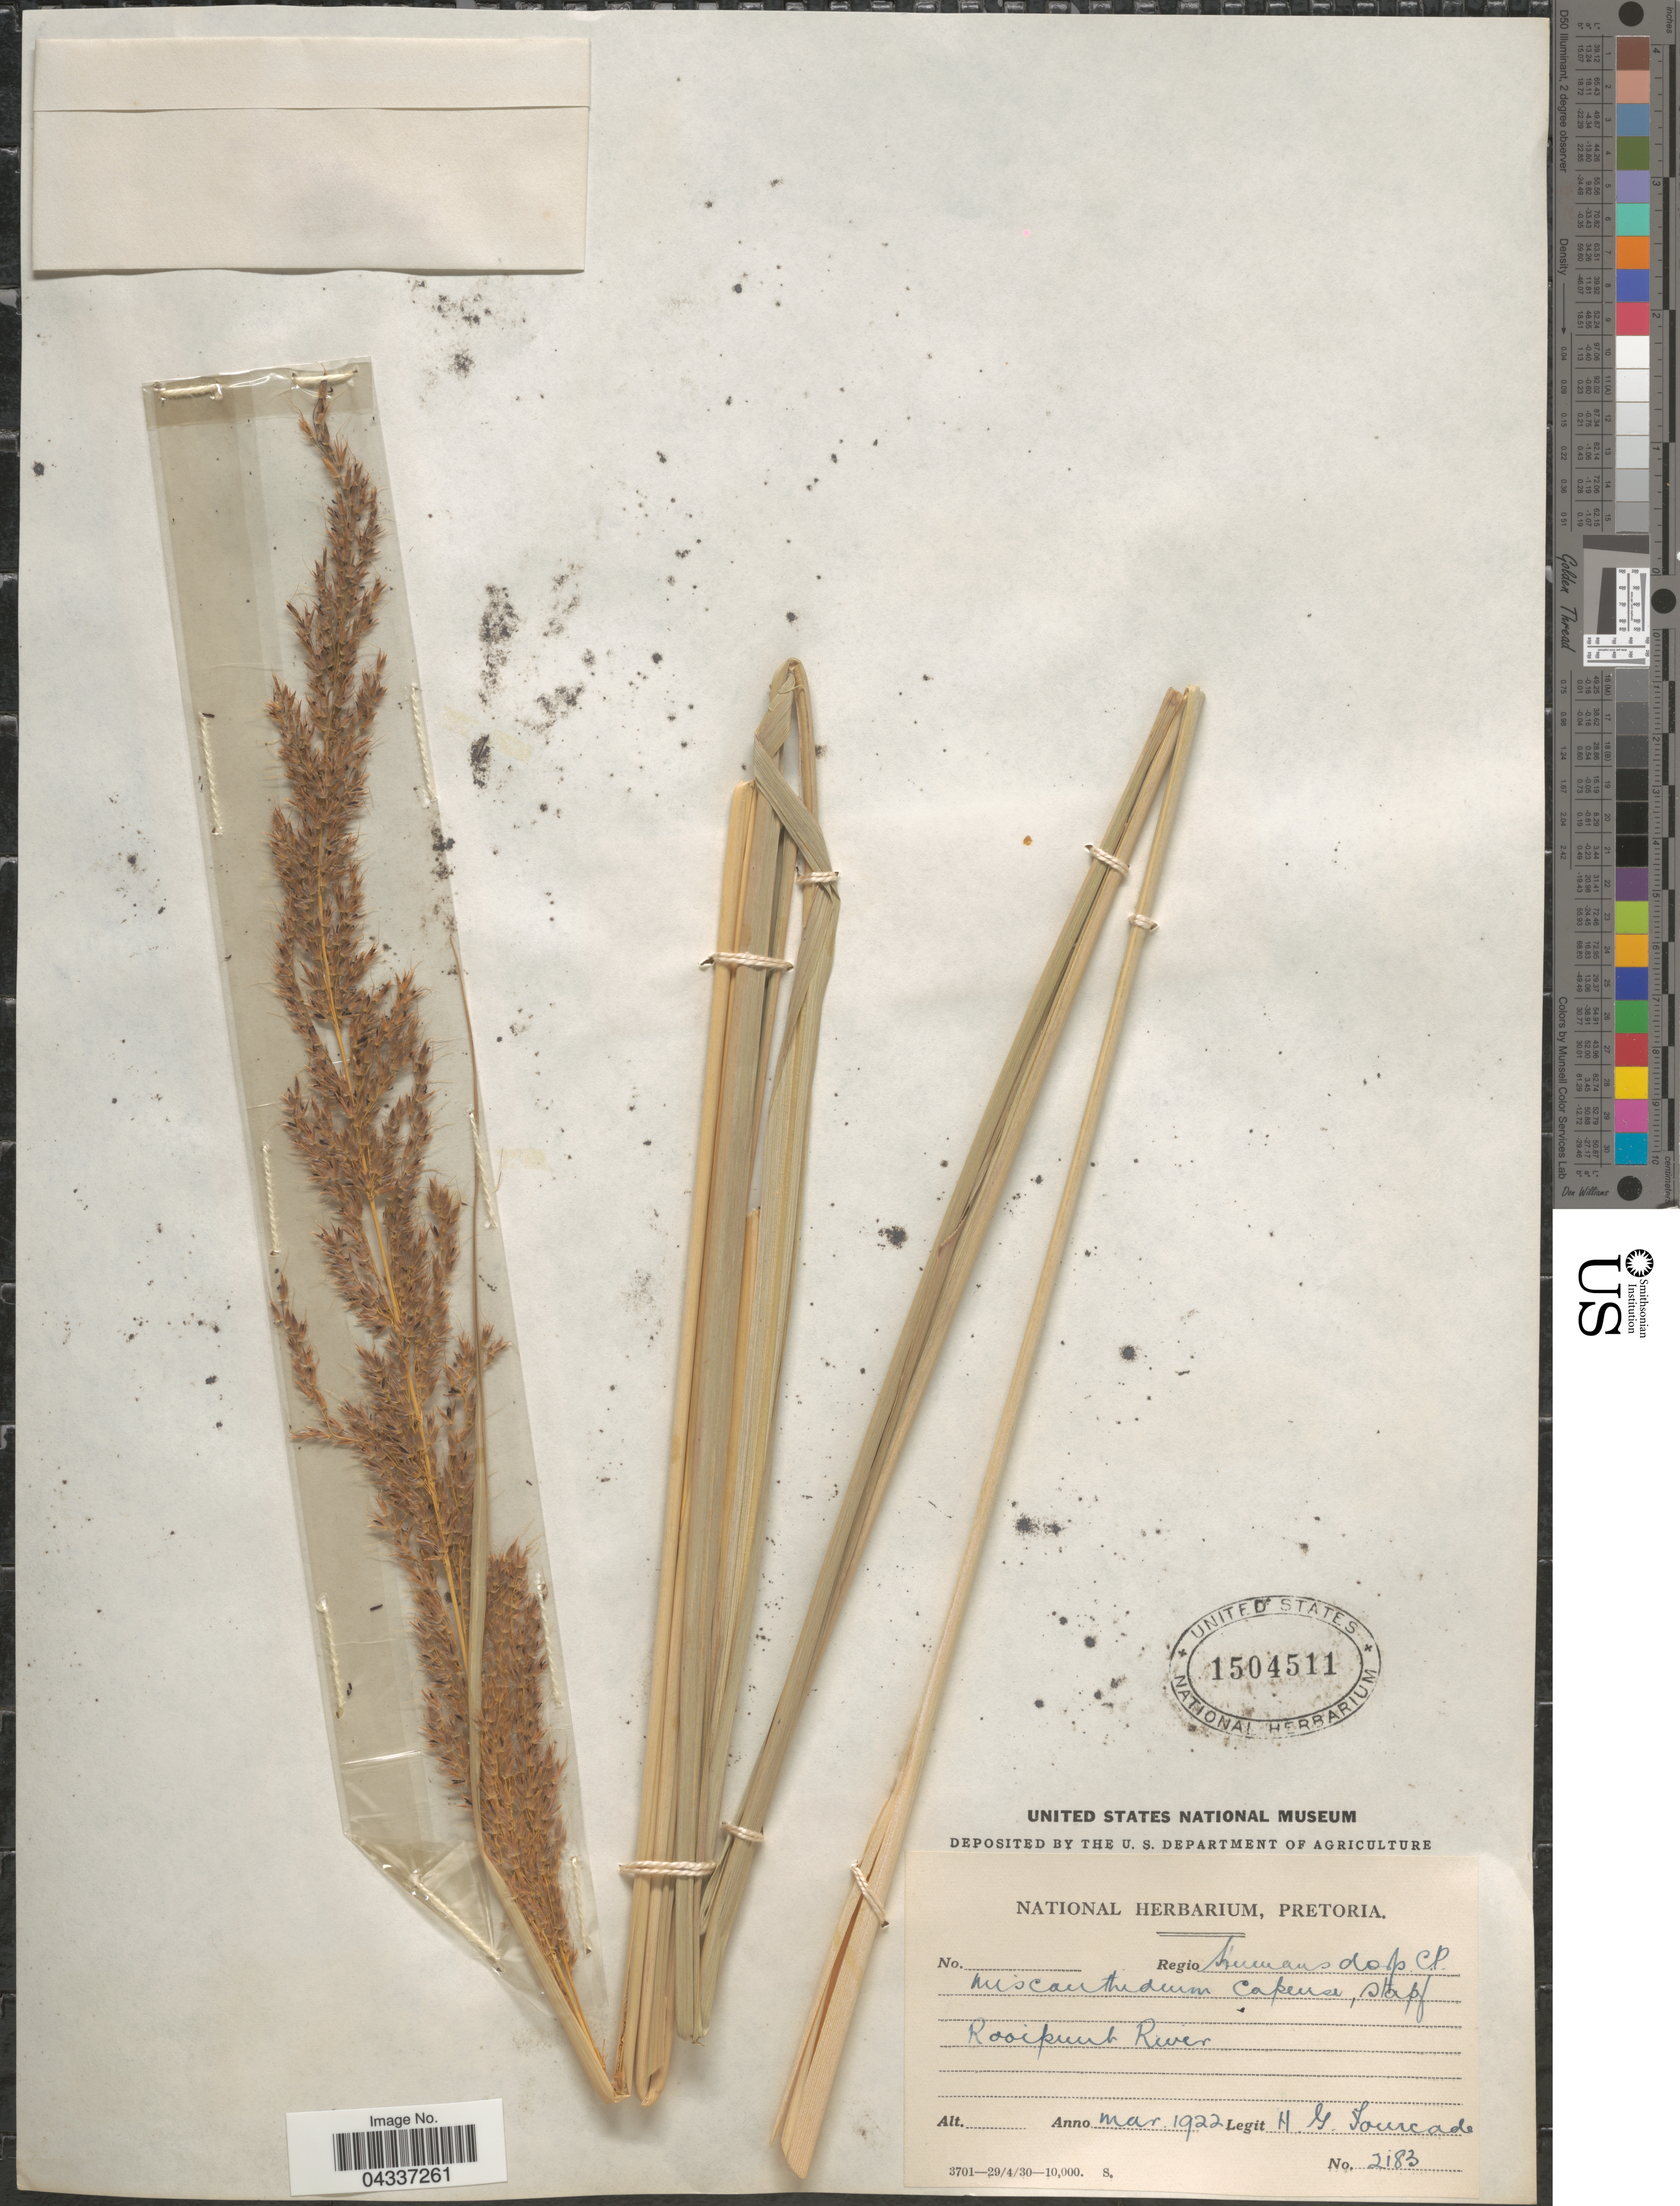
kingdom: Plantae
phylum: Tracheophyta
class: Liliopsida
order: Poales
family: Poaceae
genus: Miscanthidium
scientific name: Miscanthidium junceum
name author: (Stapf) Stapf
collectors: H. G. Fourcade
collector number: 2183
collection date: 1922-03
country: South Africa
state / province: Eastern Cape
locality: Regio Humansdorp. C.P. Rooipunt River.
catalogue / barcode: US 1504511